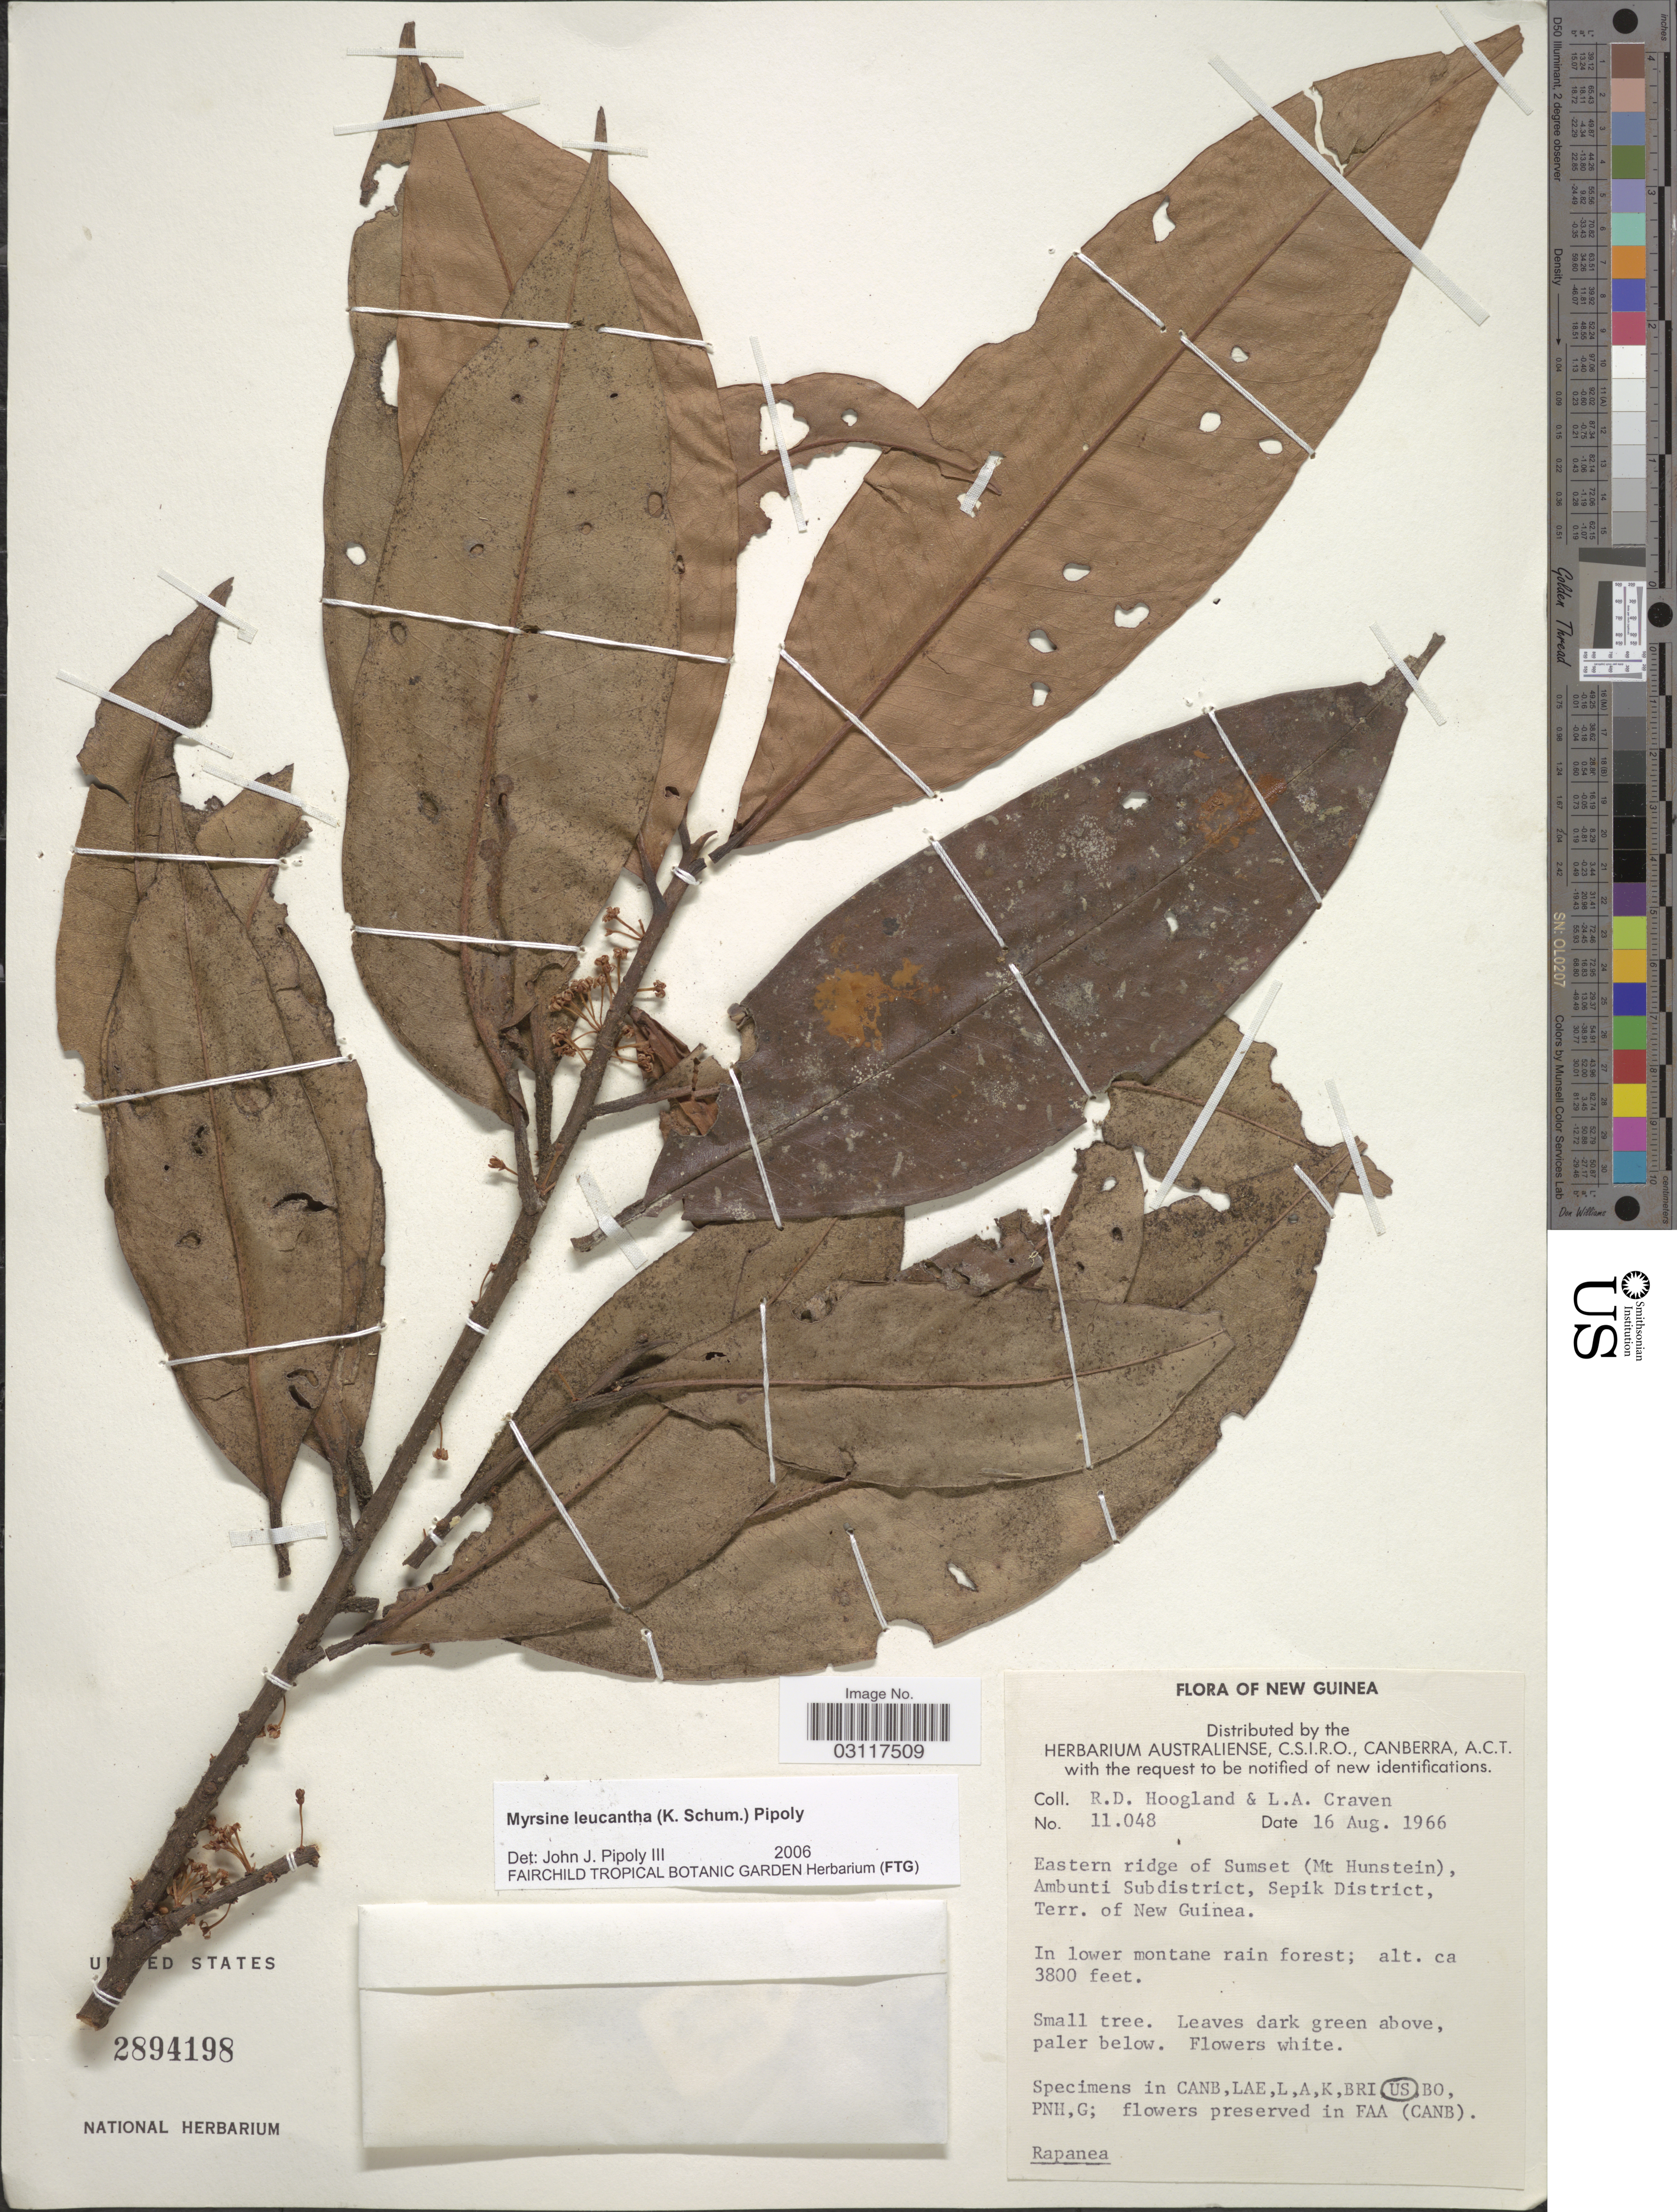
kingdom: Plantae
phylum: Tracheophyta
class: Magnoliopsida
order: Ericales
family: Primulaceae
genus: Myrsine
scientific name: Myrsine leucantha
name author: (K. Schum.) Pipoly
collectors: R. D. Hoogland & L. A. Craven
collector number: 11048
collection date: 1966-08-16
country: Papua New Guinea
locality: New Guinea, Eastern ridge of Sumset (Mt Hunstein), Ambunti Subdistrict, Sepik District, Terr. of New Guinea.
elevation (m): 1158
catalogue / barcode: US 2894198